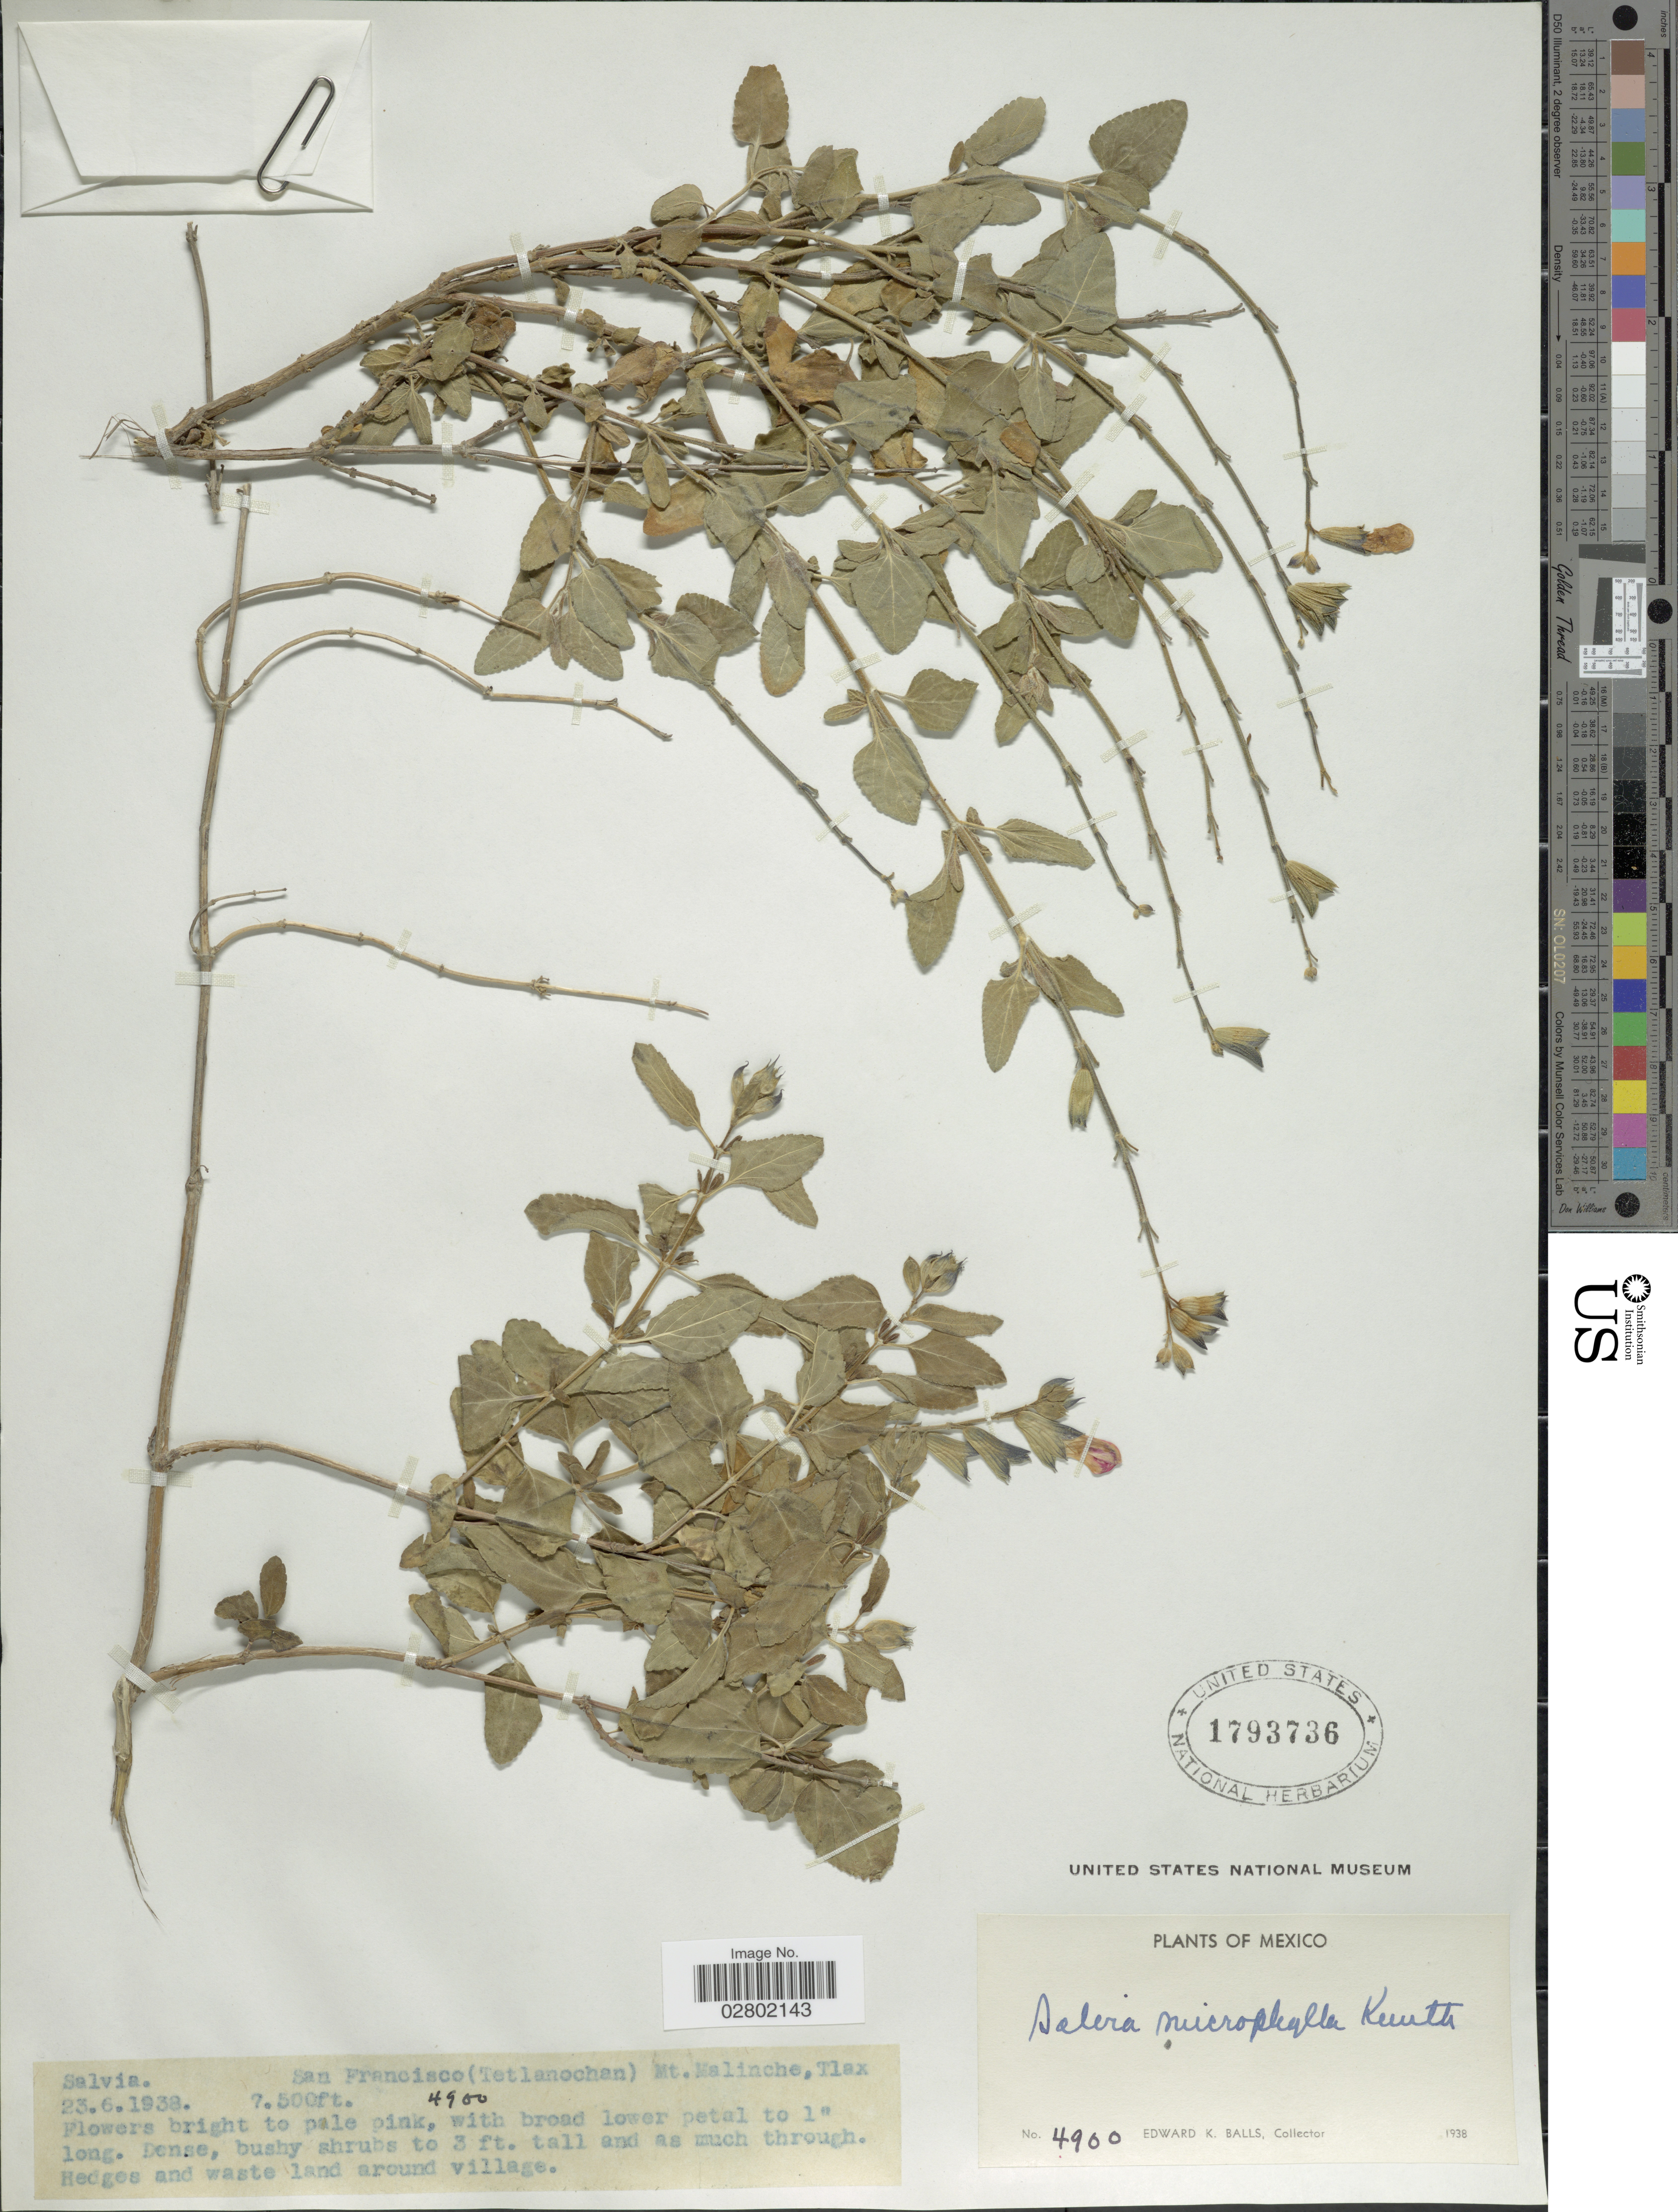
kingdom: Plantae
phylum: Tracheophyta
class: Magnoliopsida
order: Lamiales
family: Lamiaceae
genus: Salvia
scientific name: Salvia microphylla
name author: Kunth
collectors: E. K. Balls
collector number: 4900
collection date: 1938-06-23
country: Mexico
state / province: Tlaxcala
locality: San Francisco (Tetlanochan) Mt. Malinche, Tlax.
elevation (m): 2286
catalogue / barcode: US 1793736